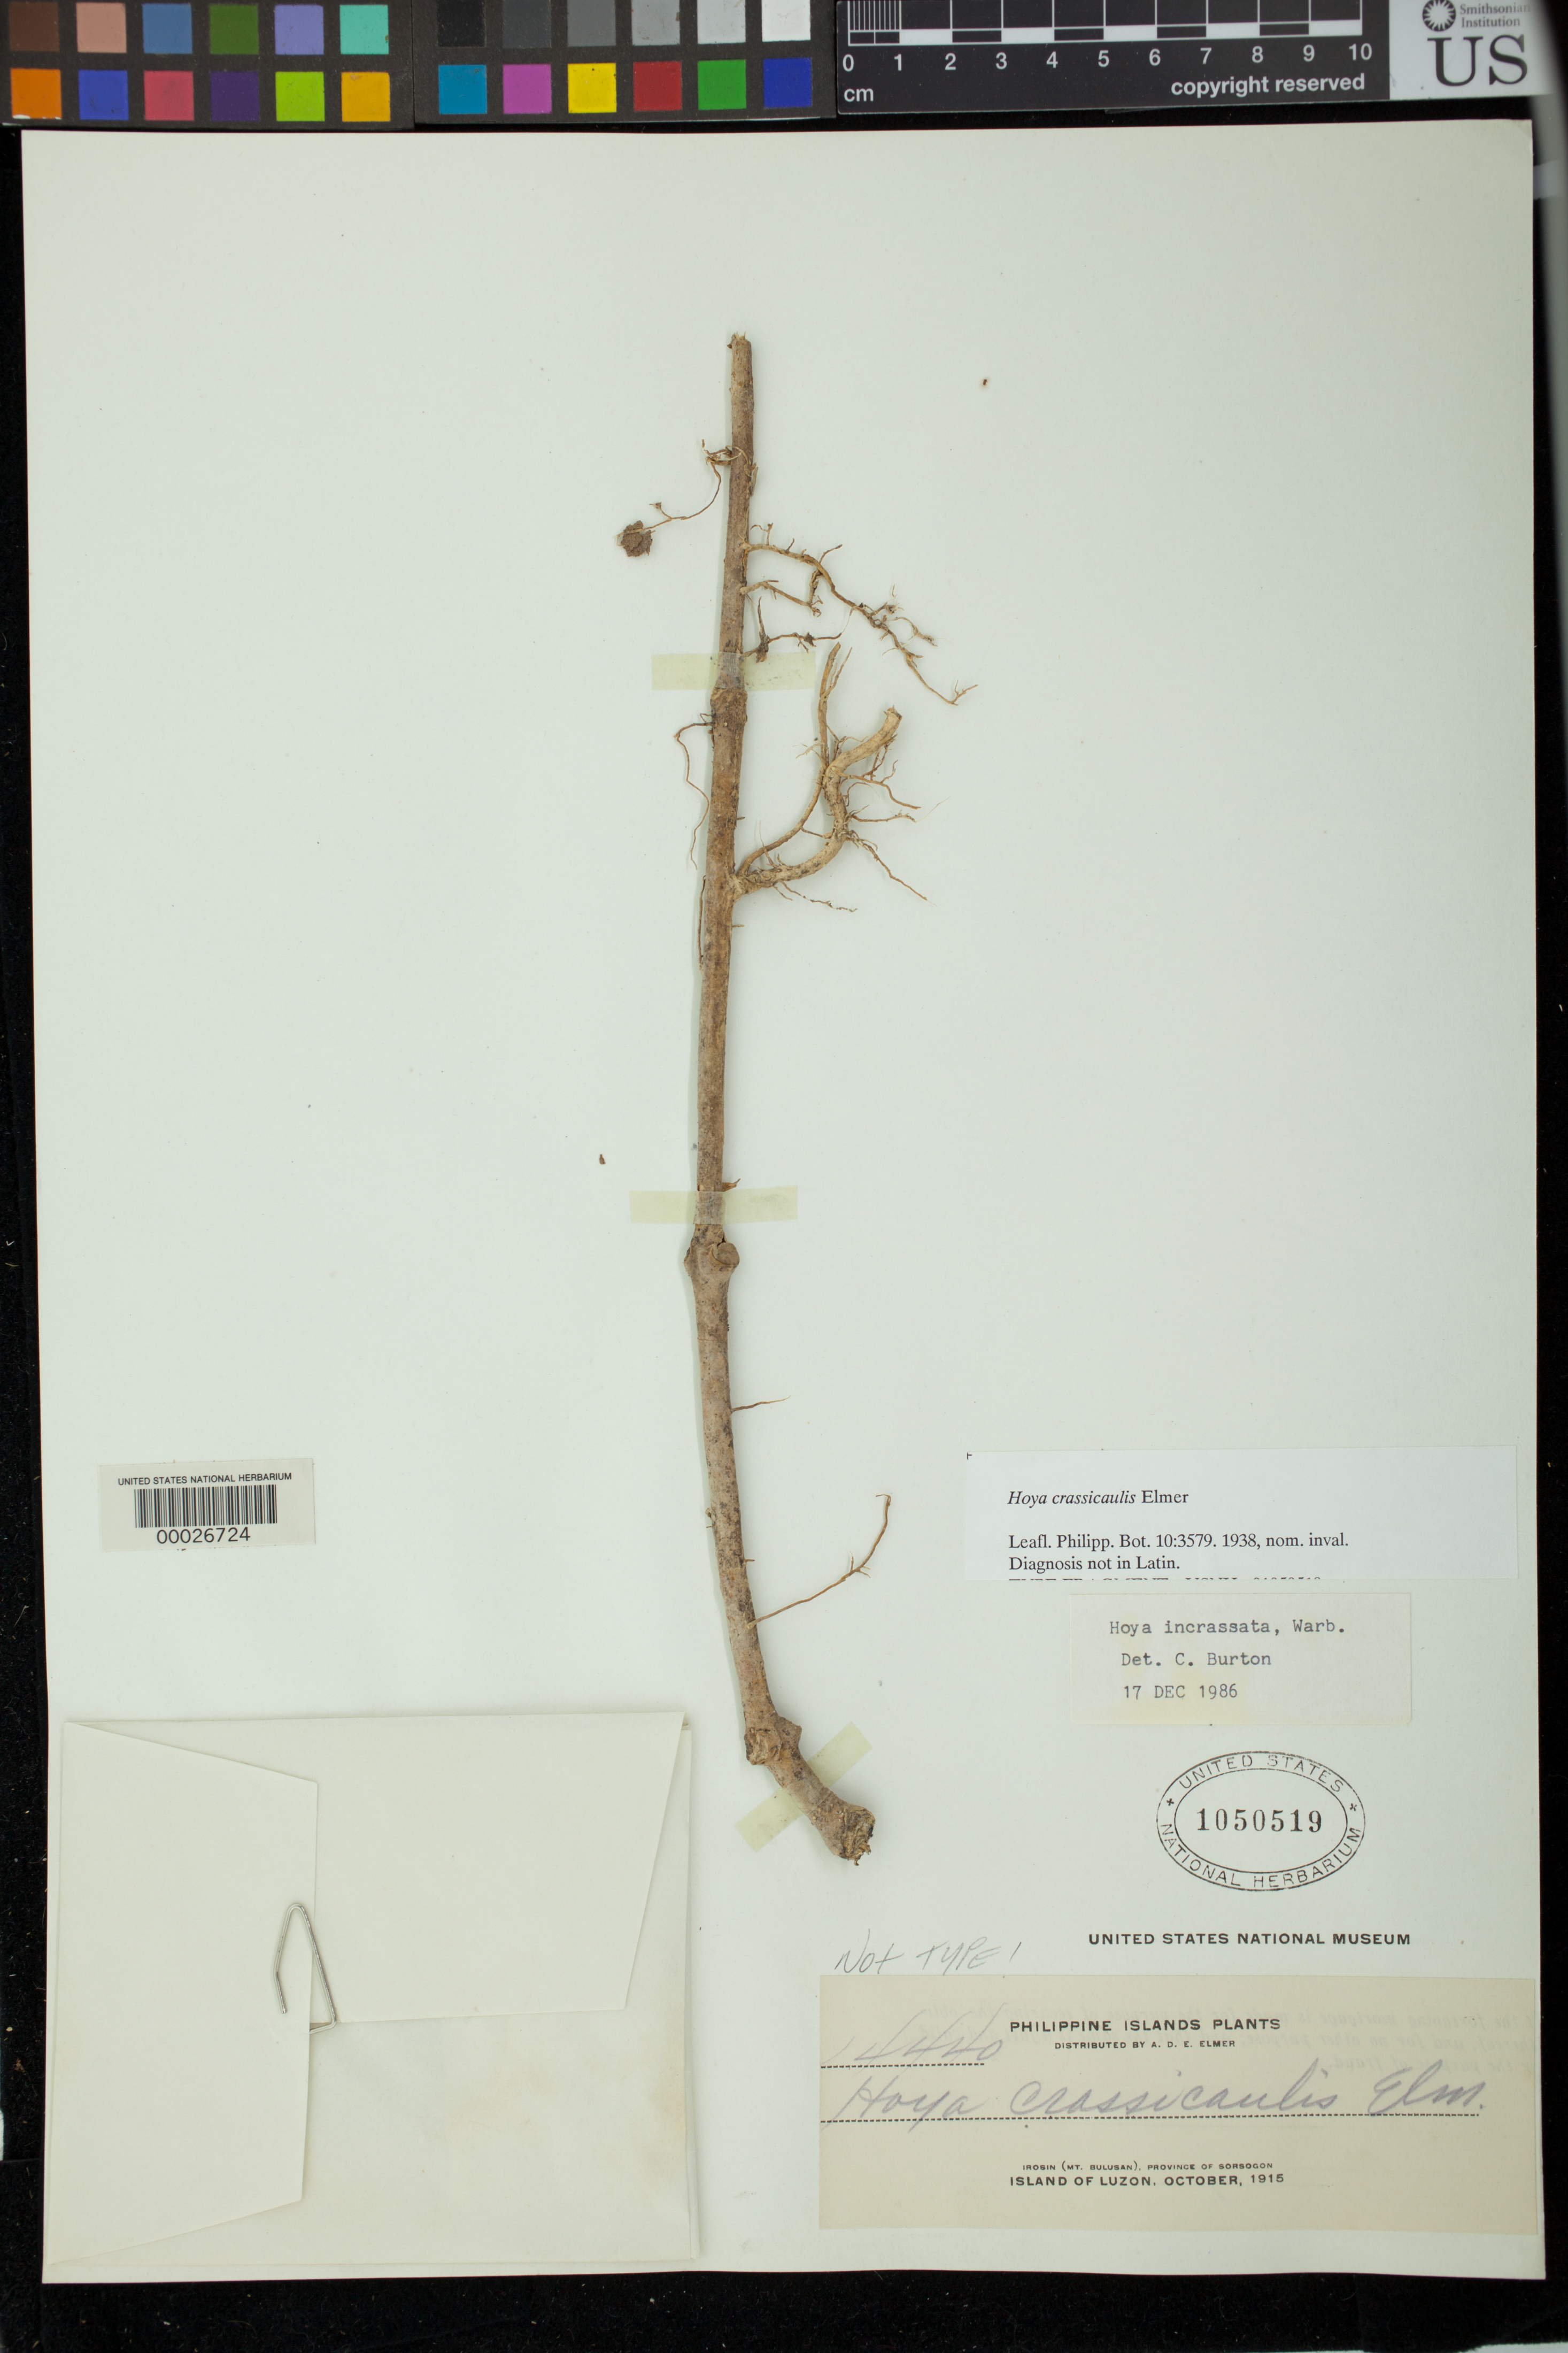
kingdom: Plantae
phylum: Tracheophyta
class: Magnoliopsida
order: Gentianales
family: Apocynaceae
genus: Hoya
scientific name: Hoya crassicaulis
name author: Elmer ex Kloppenb.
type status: Isotype; Voucher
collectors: A. D. E. Elmer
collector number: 14440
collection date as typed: Oct 1915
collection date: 1915-10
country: Philippines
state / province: Bicol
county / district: Sorsogon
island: Luzon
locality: Irosin (Mt. Bulusan)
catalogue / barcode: US 1050519